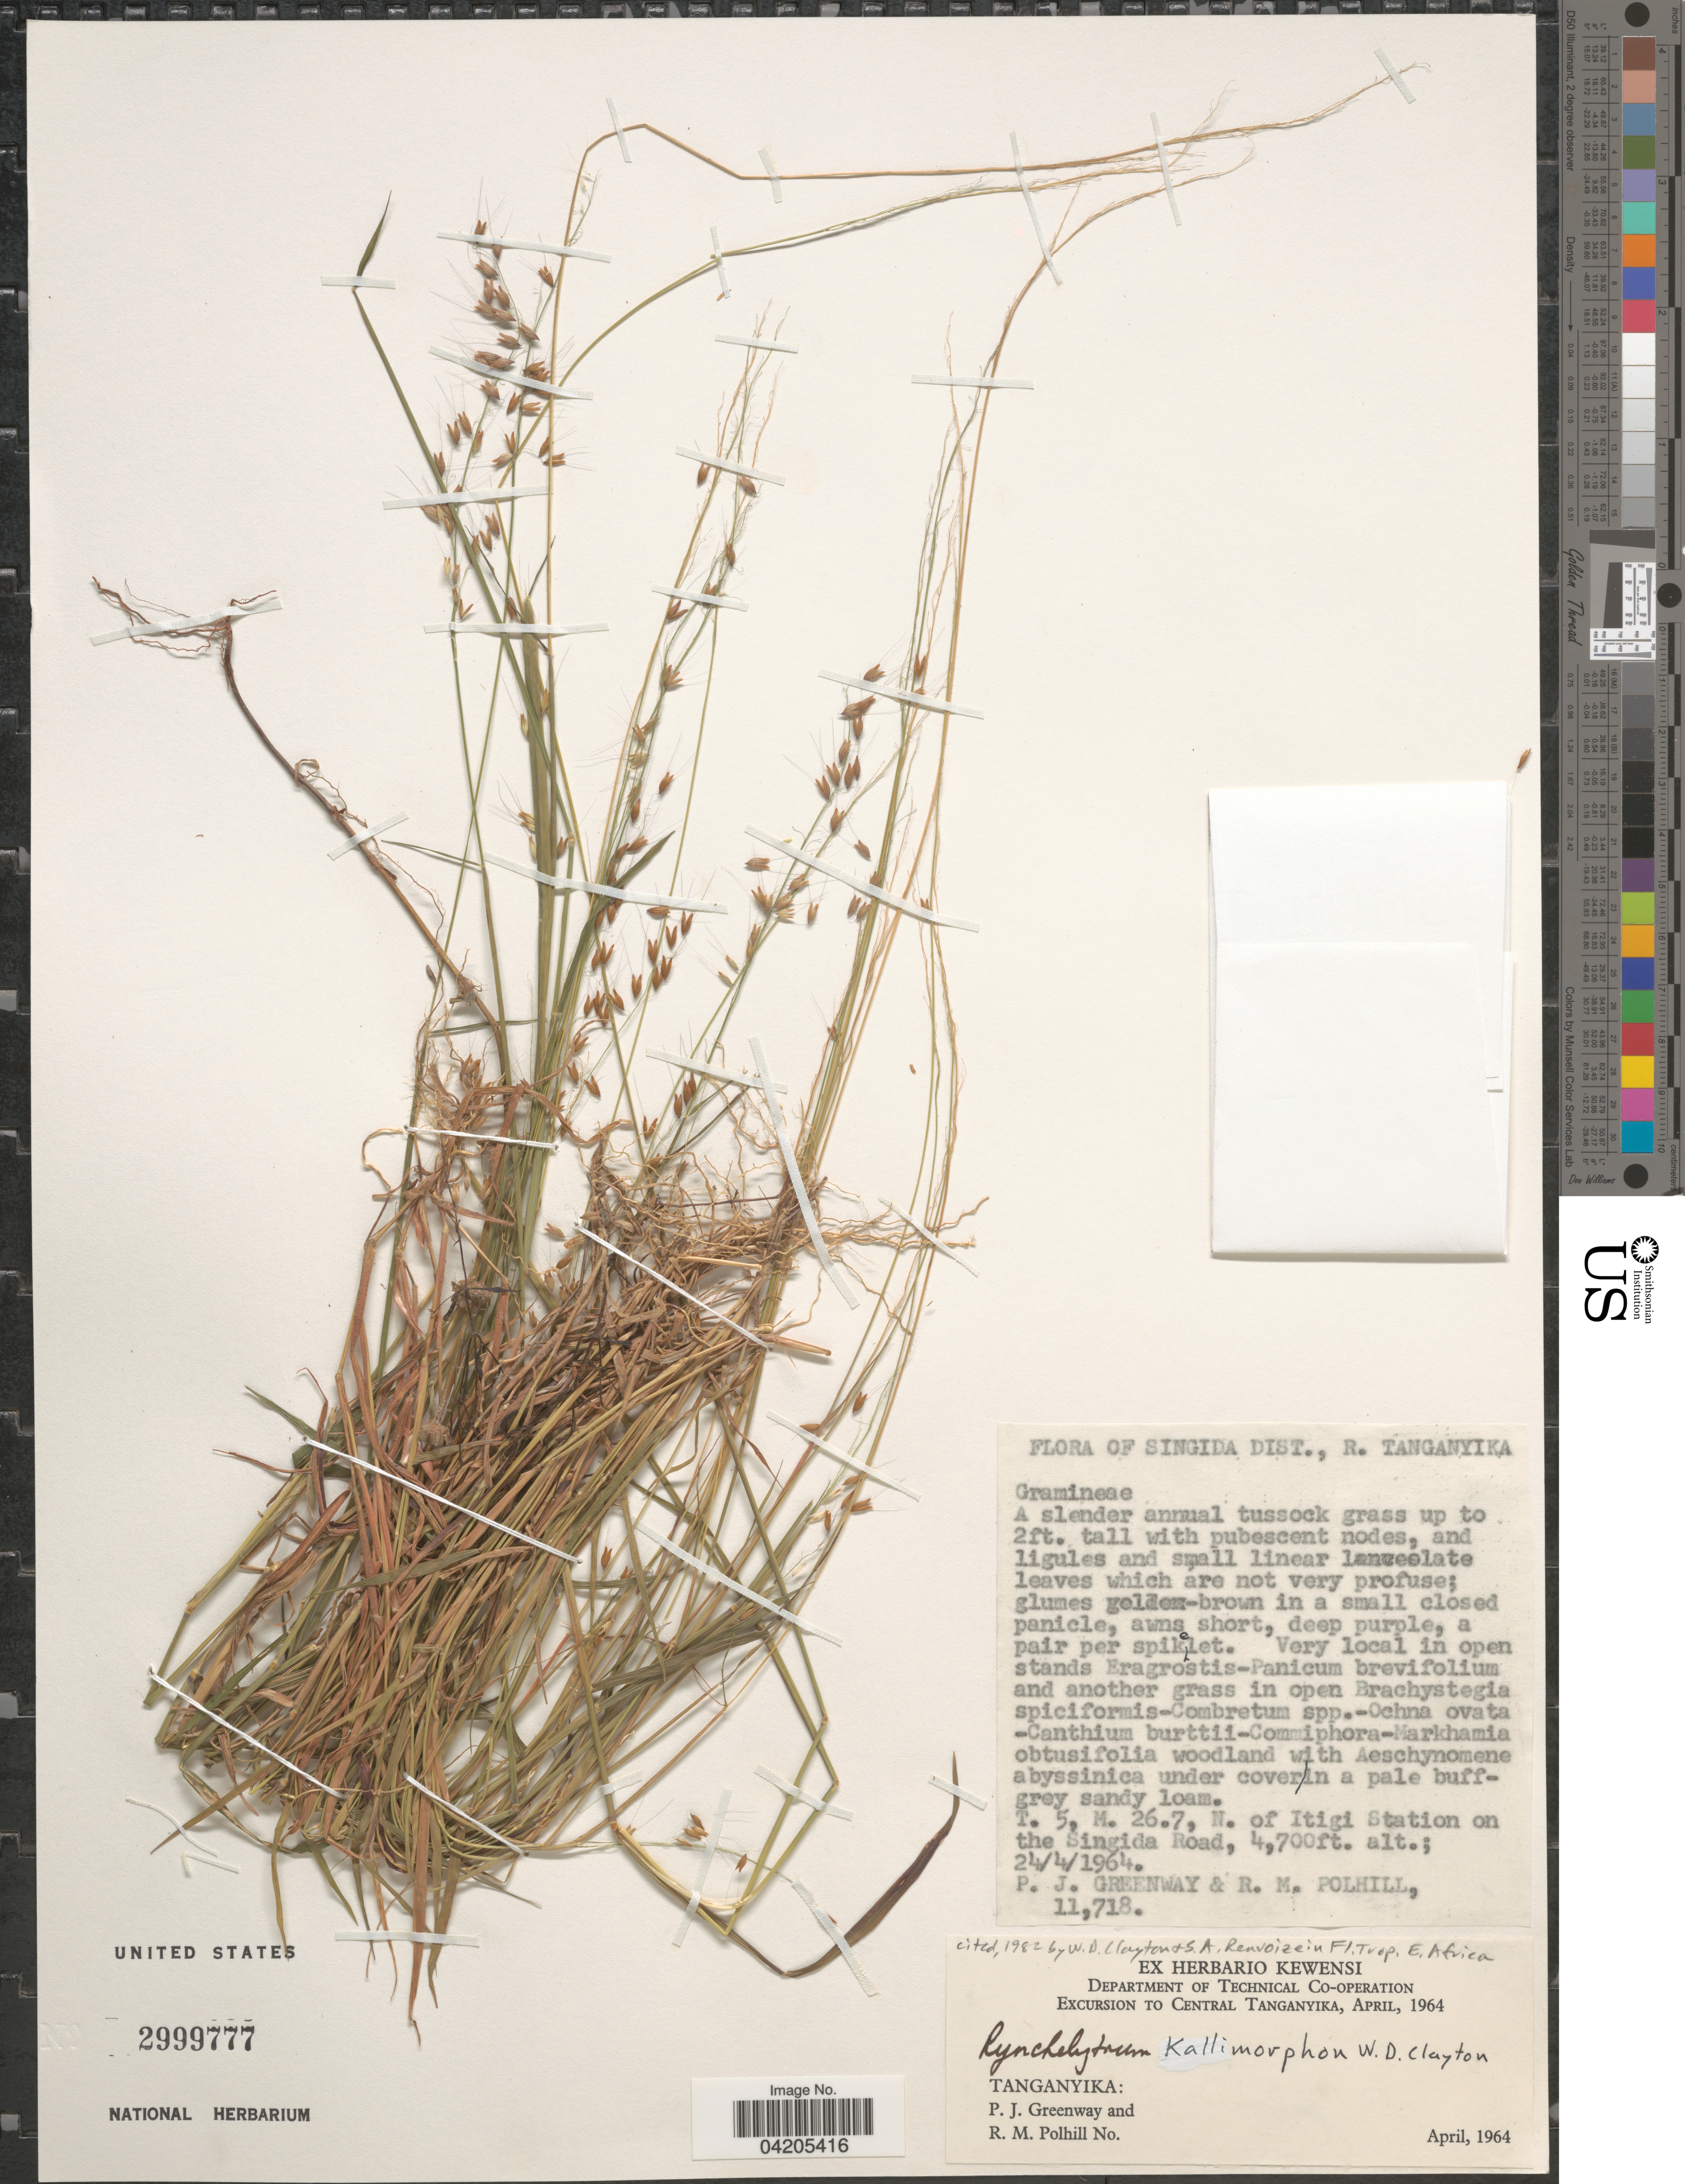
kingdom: Plantae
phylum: Tracheophyta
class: Liliopsida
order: Poales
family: Poaceae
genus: Melinis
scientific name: Melinis kallimorpha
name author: (Clayton) Zizka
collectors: P. J. Greenway & R. M. Polhill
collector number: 11718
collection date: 1964-04-24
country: Tanzania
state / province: Singida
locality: Excursion to Central Tanganyika, April, 1964. Tanganyika. Singida Dist., R. Tanganyika. T. 5, M. 26.7, N. of Itigi Station on the Singida Road.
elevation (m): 1433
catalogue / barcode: US 2999777